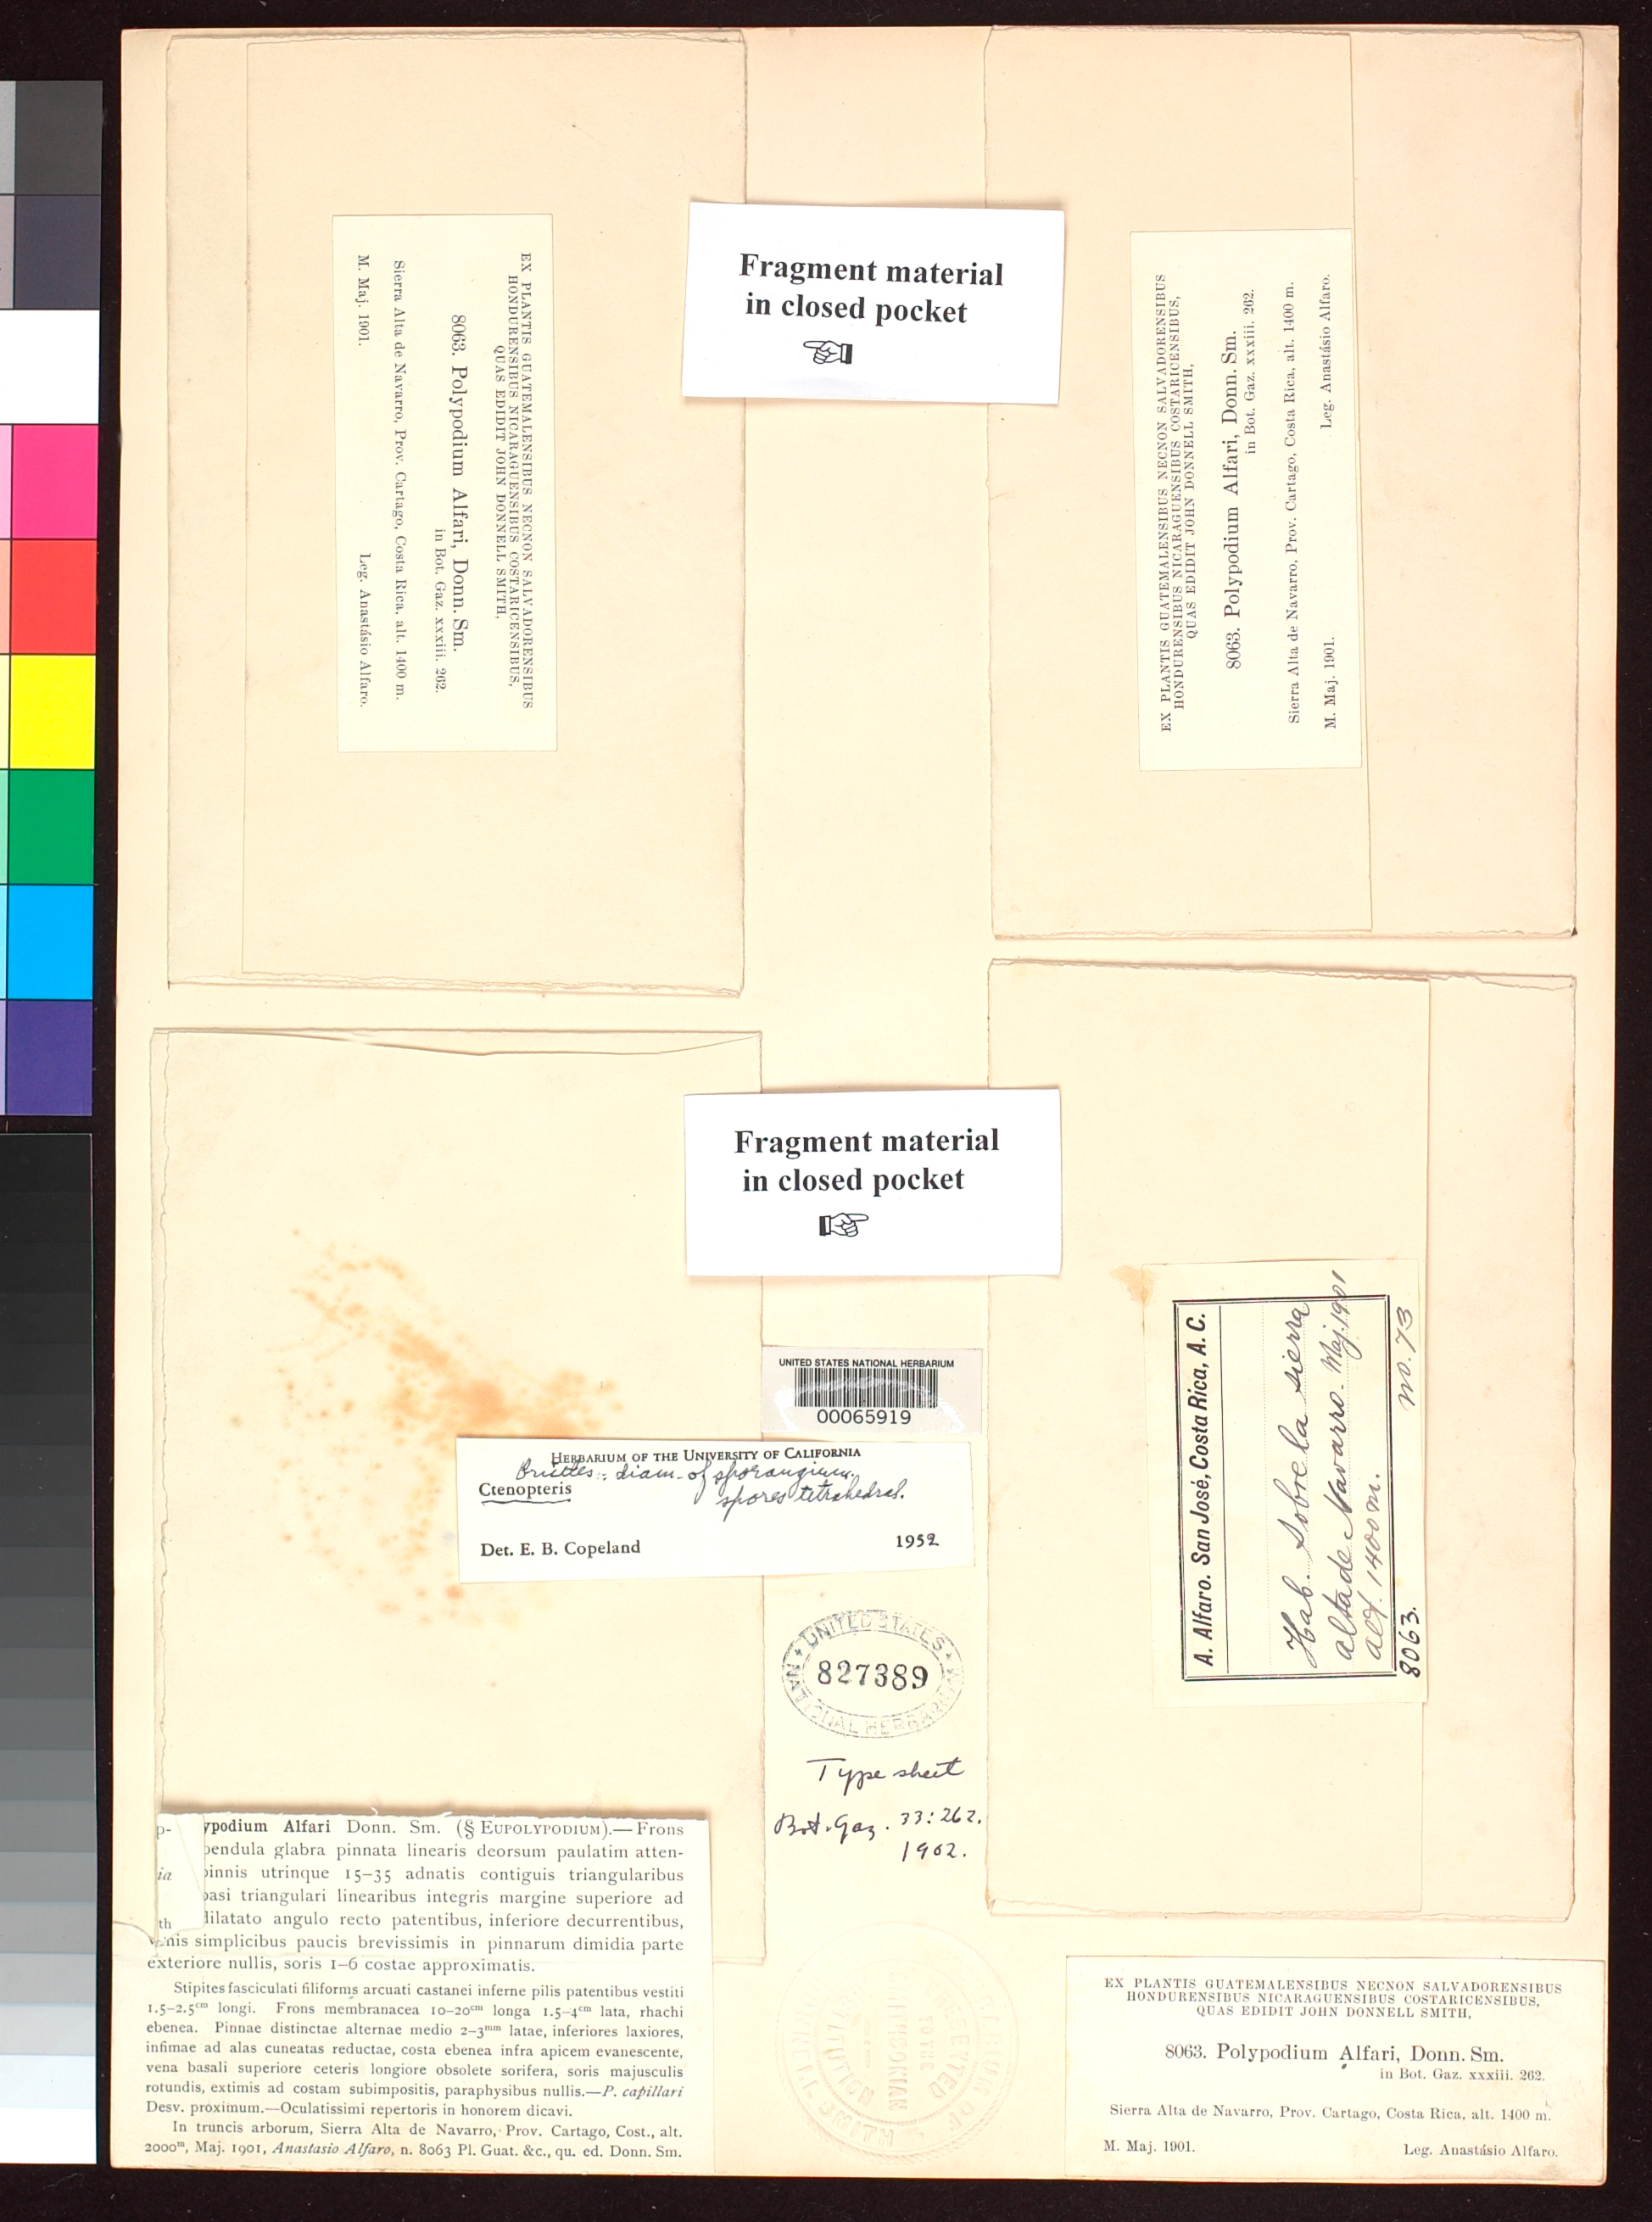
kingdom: Plantae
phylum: Tracheophyta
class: Polypodiopsida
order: Polypodiales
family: Polypodiaceae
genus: Polypodium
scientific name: Polypodium alfarii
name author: Donn. Sm.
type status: Holotype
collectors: A. Alfaro Gonzalez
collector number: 8063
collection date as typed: May 1901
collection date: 1901-05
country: Costa Rica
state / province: Cartago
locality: Sierra de Navarro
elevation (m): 1400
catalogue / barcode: US 827389